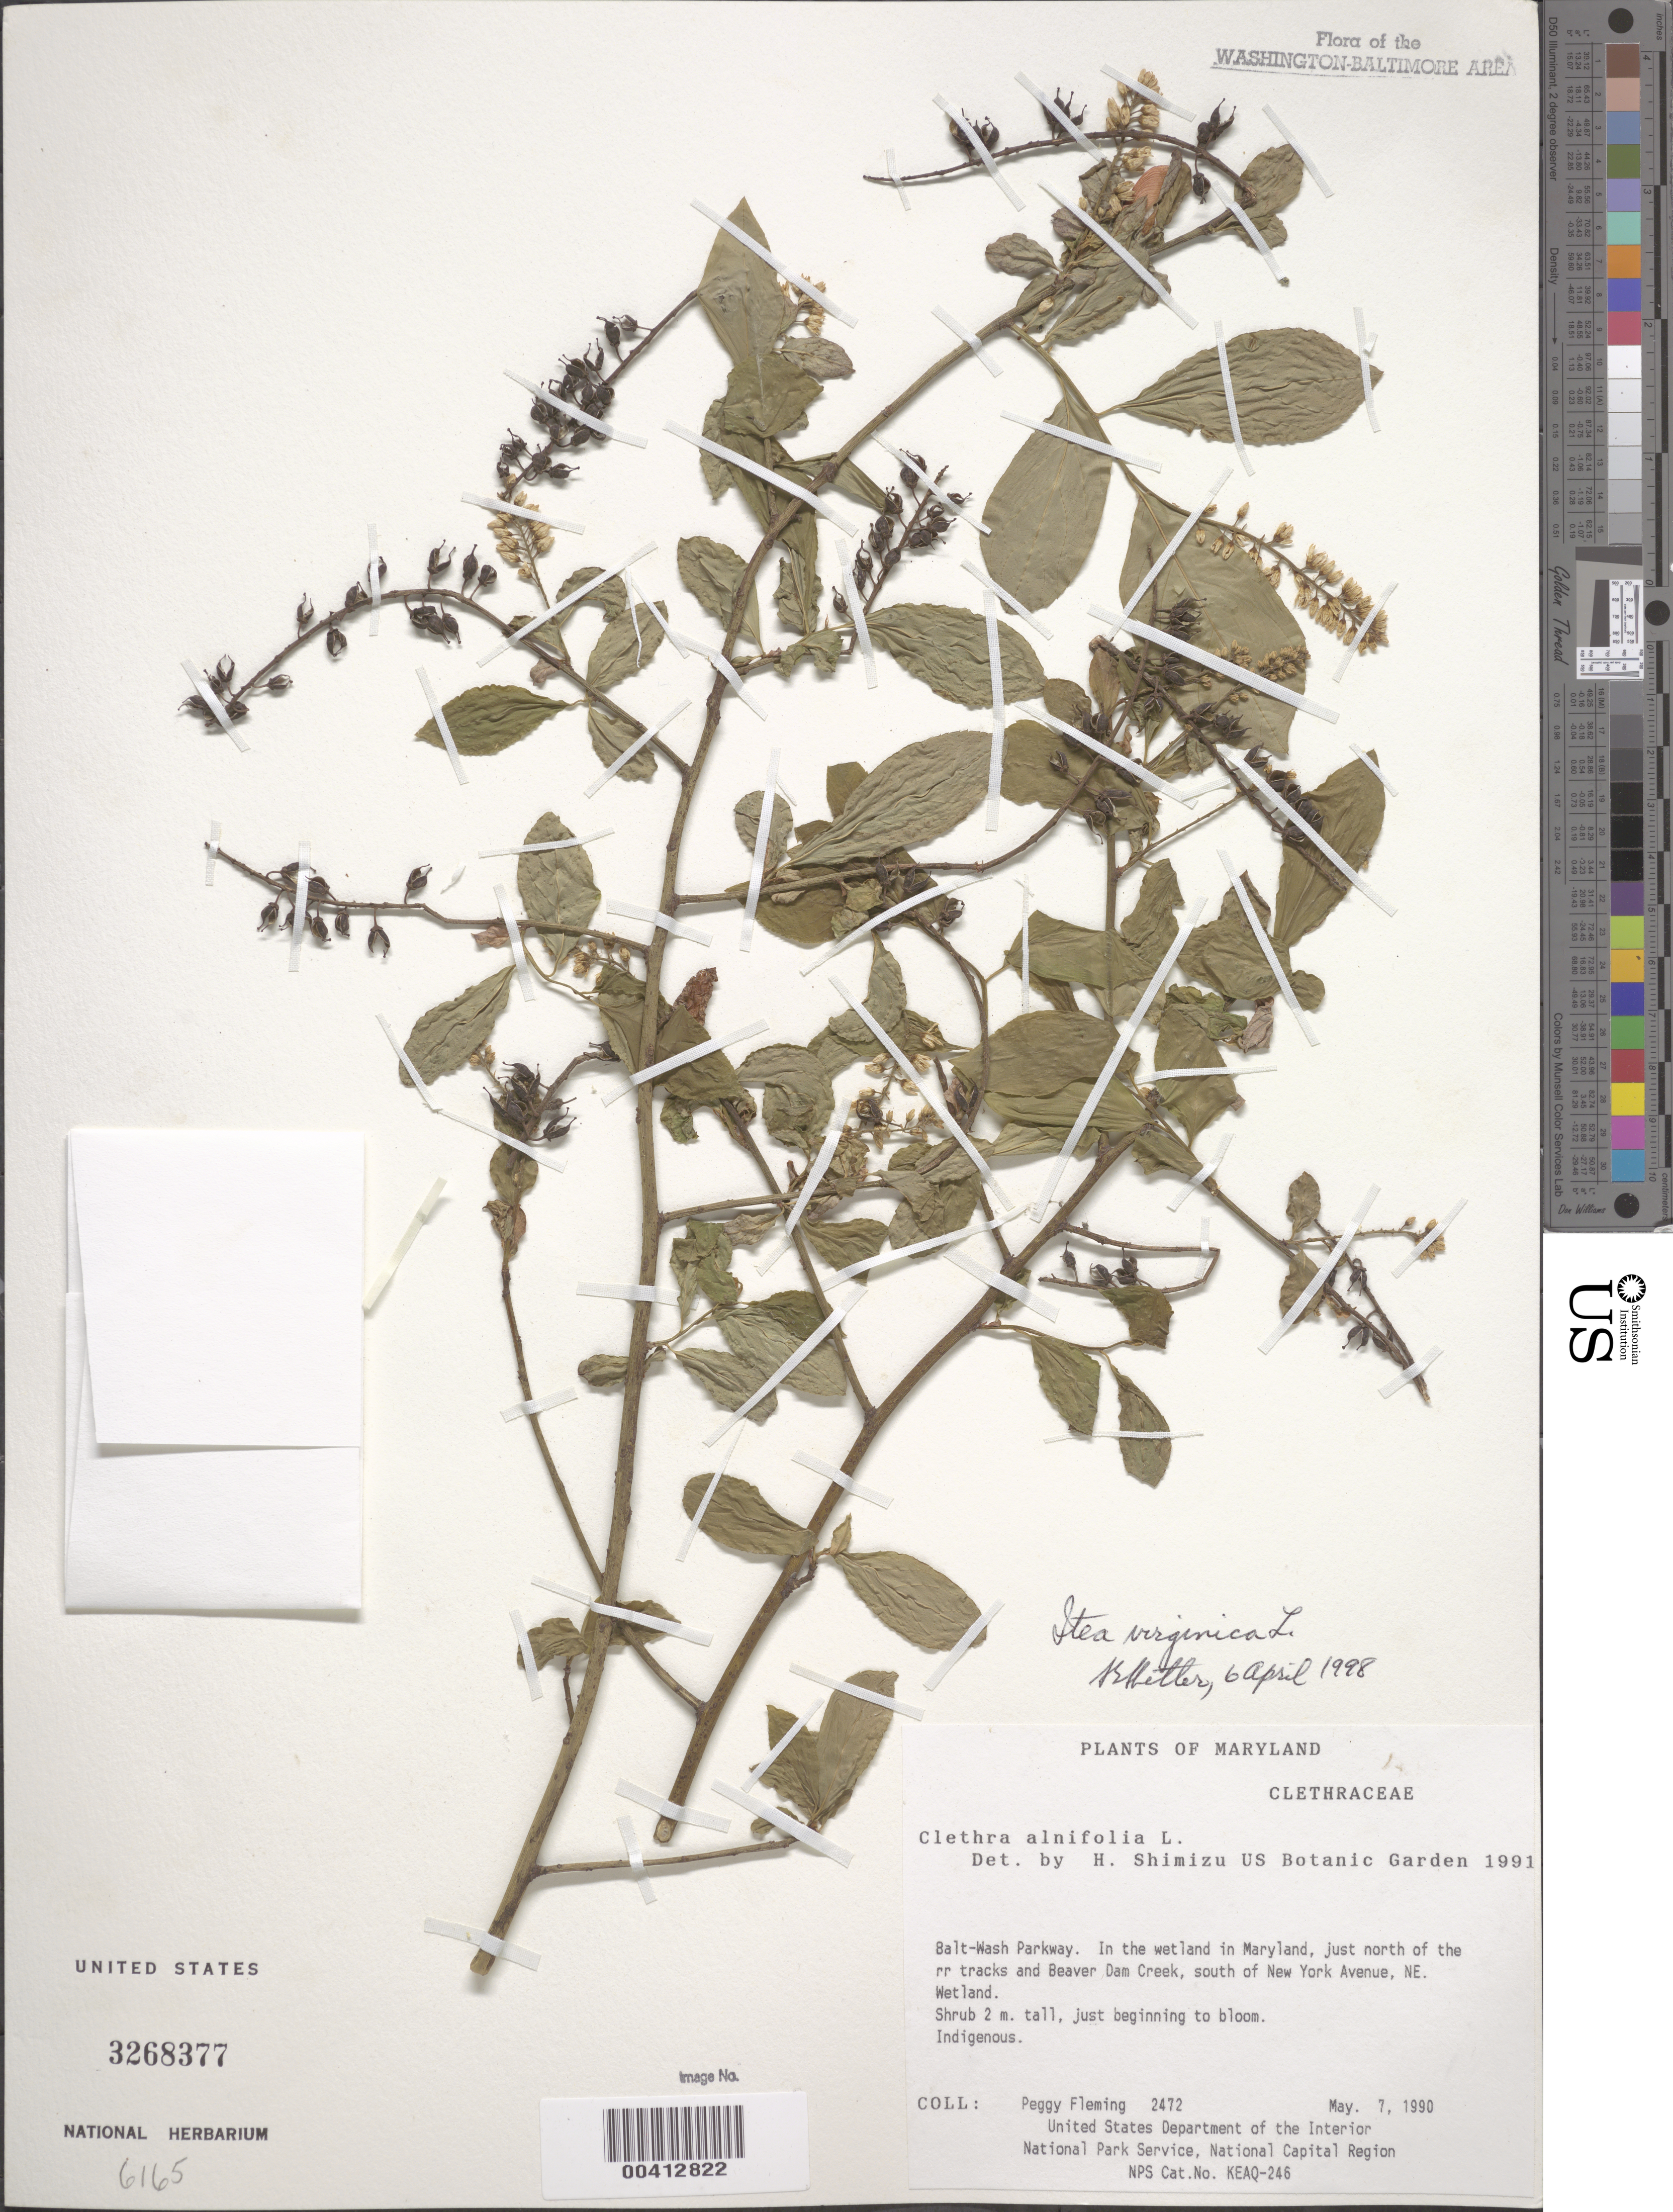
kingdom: Plantae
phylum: Tracheophyta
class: Magnoliopsida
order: Saxifragales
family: Iteaceae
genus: Itea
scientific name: Itea virginica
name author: L.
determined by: Shetler, Stanwyn G., (US), NMNH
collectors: P. Fleming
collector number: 2472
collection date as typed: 07 May 1990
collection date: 1990-05-07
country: United States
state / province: Maryland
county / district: Prince George's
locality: Balt-wash parkway, N of RR Tracks and Beaver Dam Creek, S of New York Ave, NE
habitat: Wetland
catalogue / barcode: US 3268377